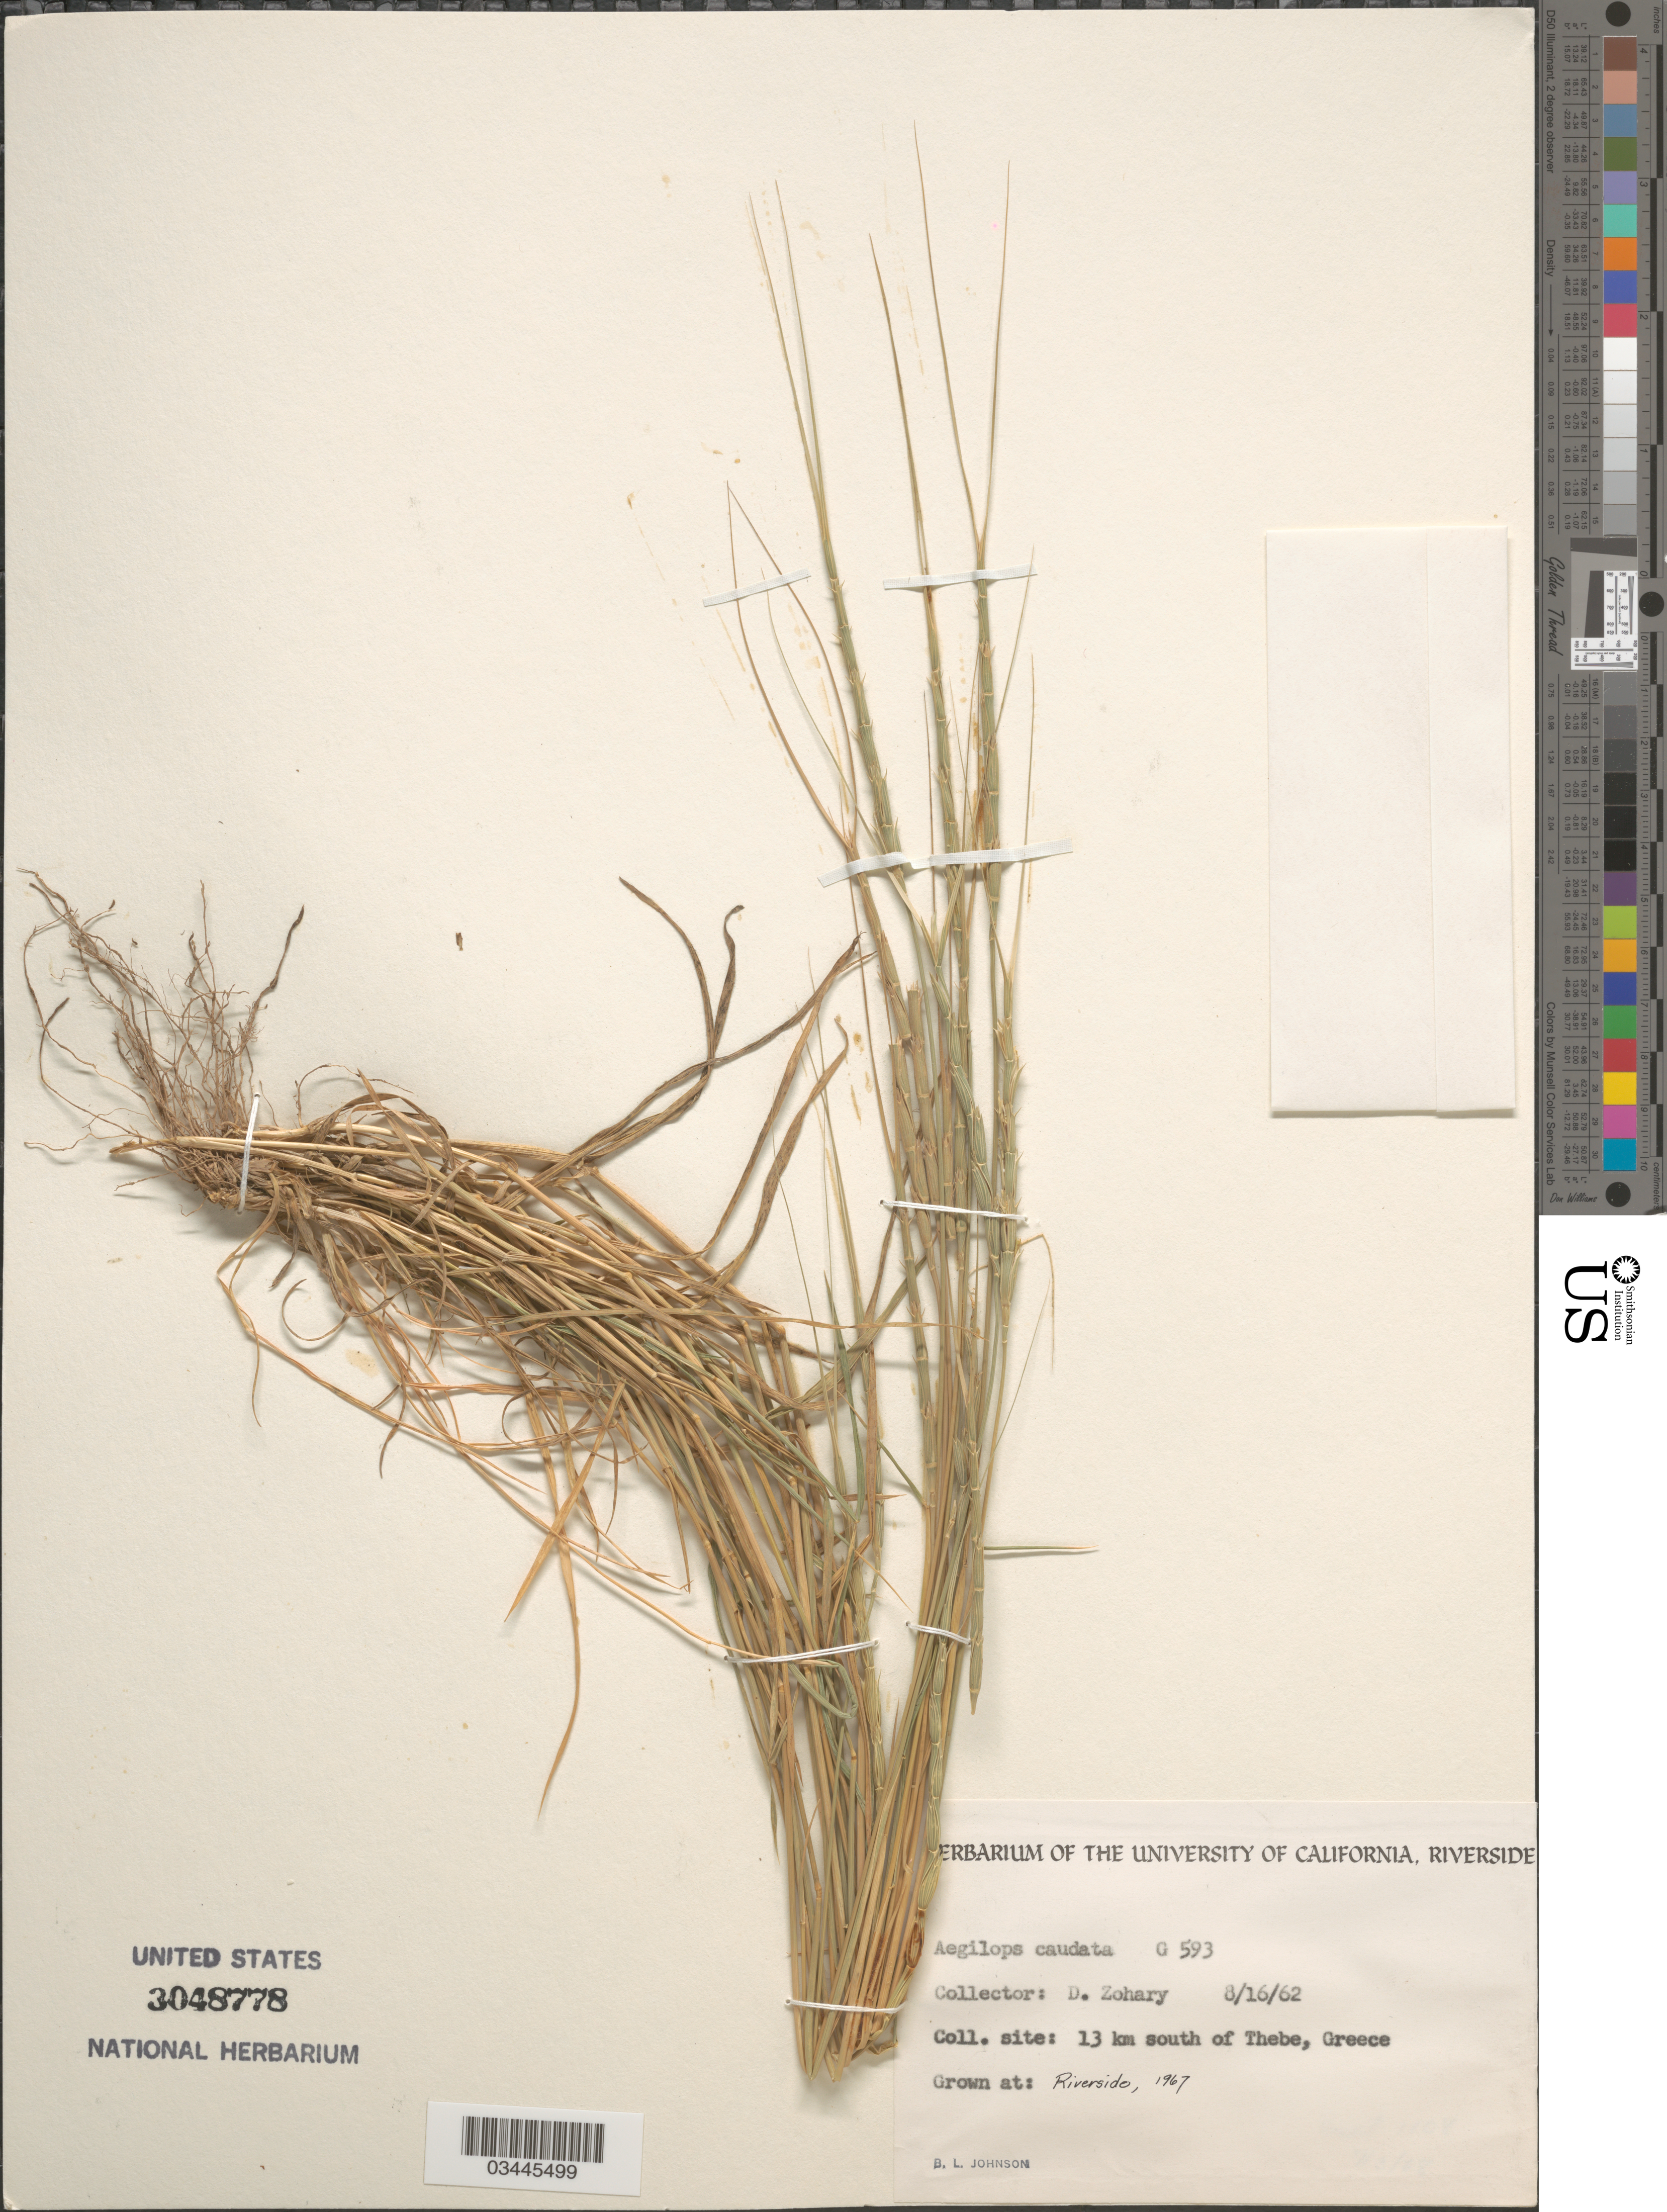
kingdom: Plantae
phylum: Tracheophyta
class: Liliopsida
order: Poales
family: Poaceae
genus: Aegilops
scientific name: Aegilops caudata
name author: L.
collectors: B. Johnson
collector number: G593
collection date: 1967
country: United States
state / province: California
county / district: Riverside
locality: Riverside.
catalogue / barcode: US 3048778